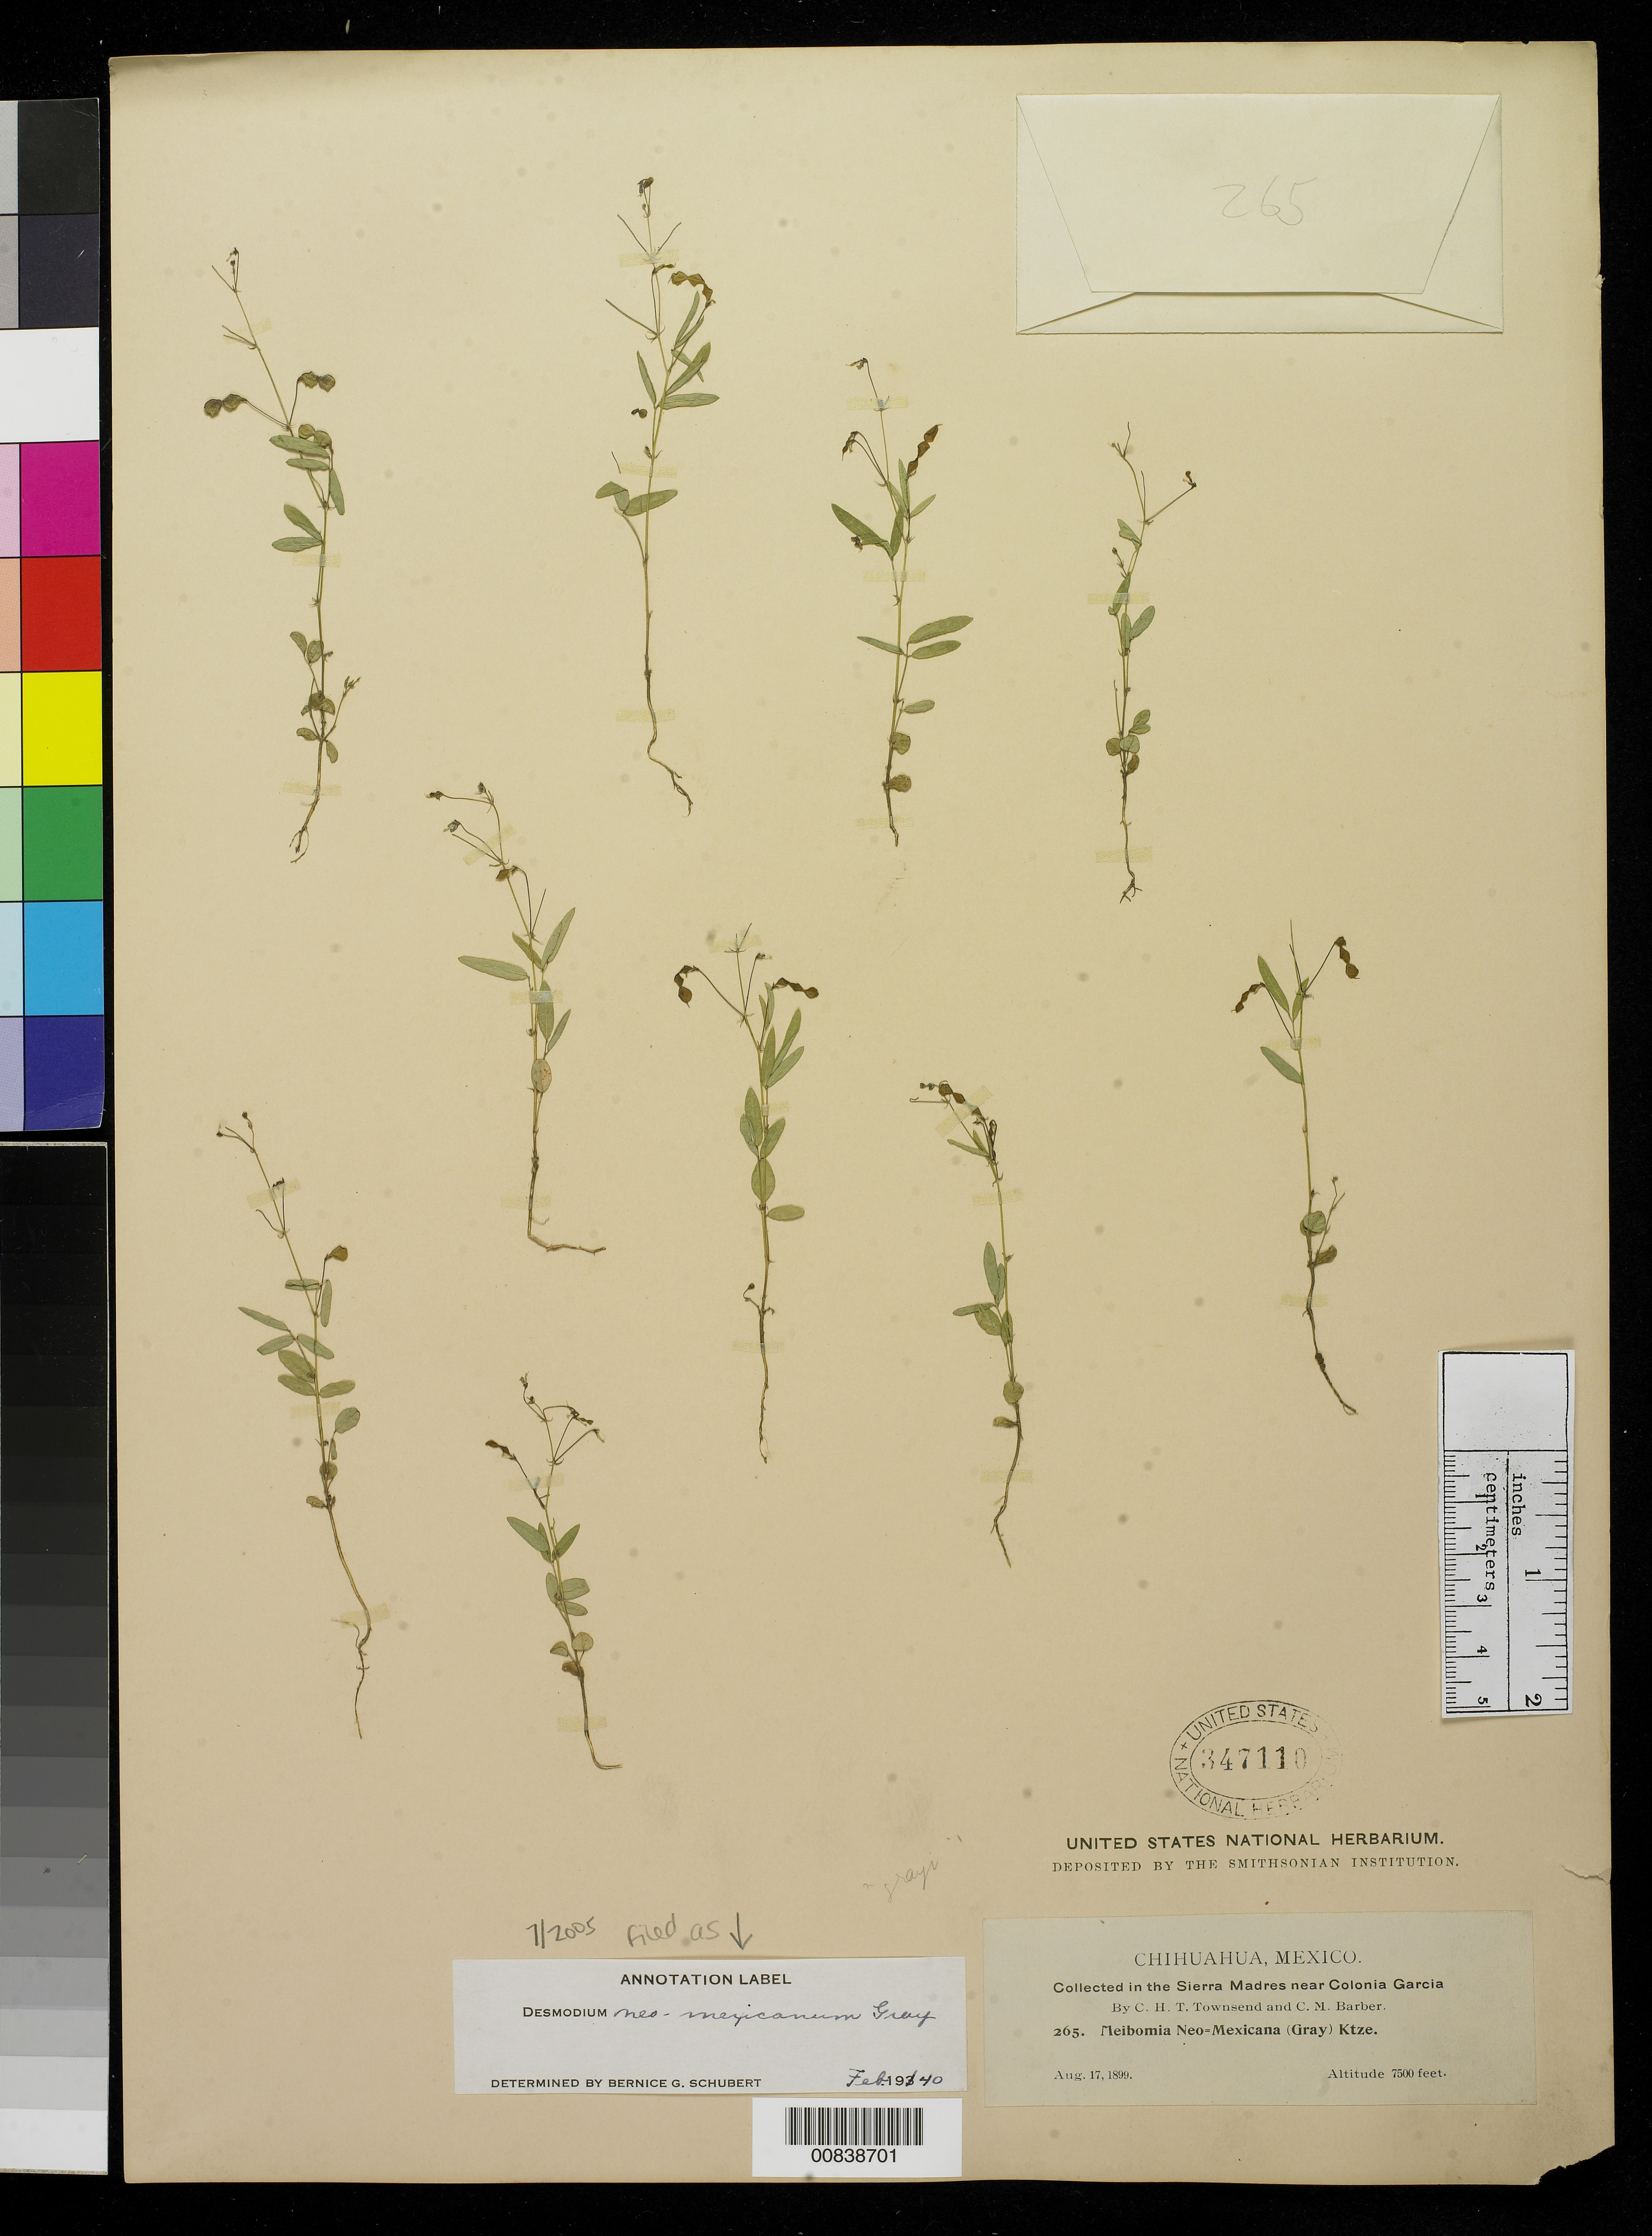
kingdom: Plantae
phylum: Tracheophyta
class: Magnoliopsida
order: Fabales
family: Fabaceae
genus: Desmodium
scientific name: Desmodium rosei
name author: B.G. Schub.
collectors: C. H. T. Townsend & C. Barber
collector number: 265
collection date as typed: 17 Aug 1899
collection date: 1899-08-17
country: Mexico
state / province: Chihuahua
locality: Sierra Madre near Colonia García, Chihuahua.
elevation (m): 2286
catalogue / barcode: US 347110